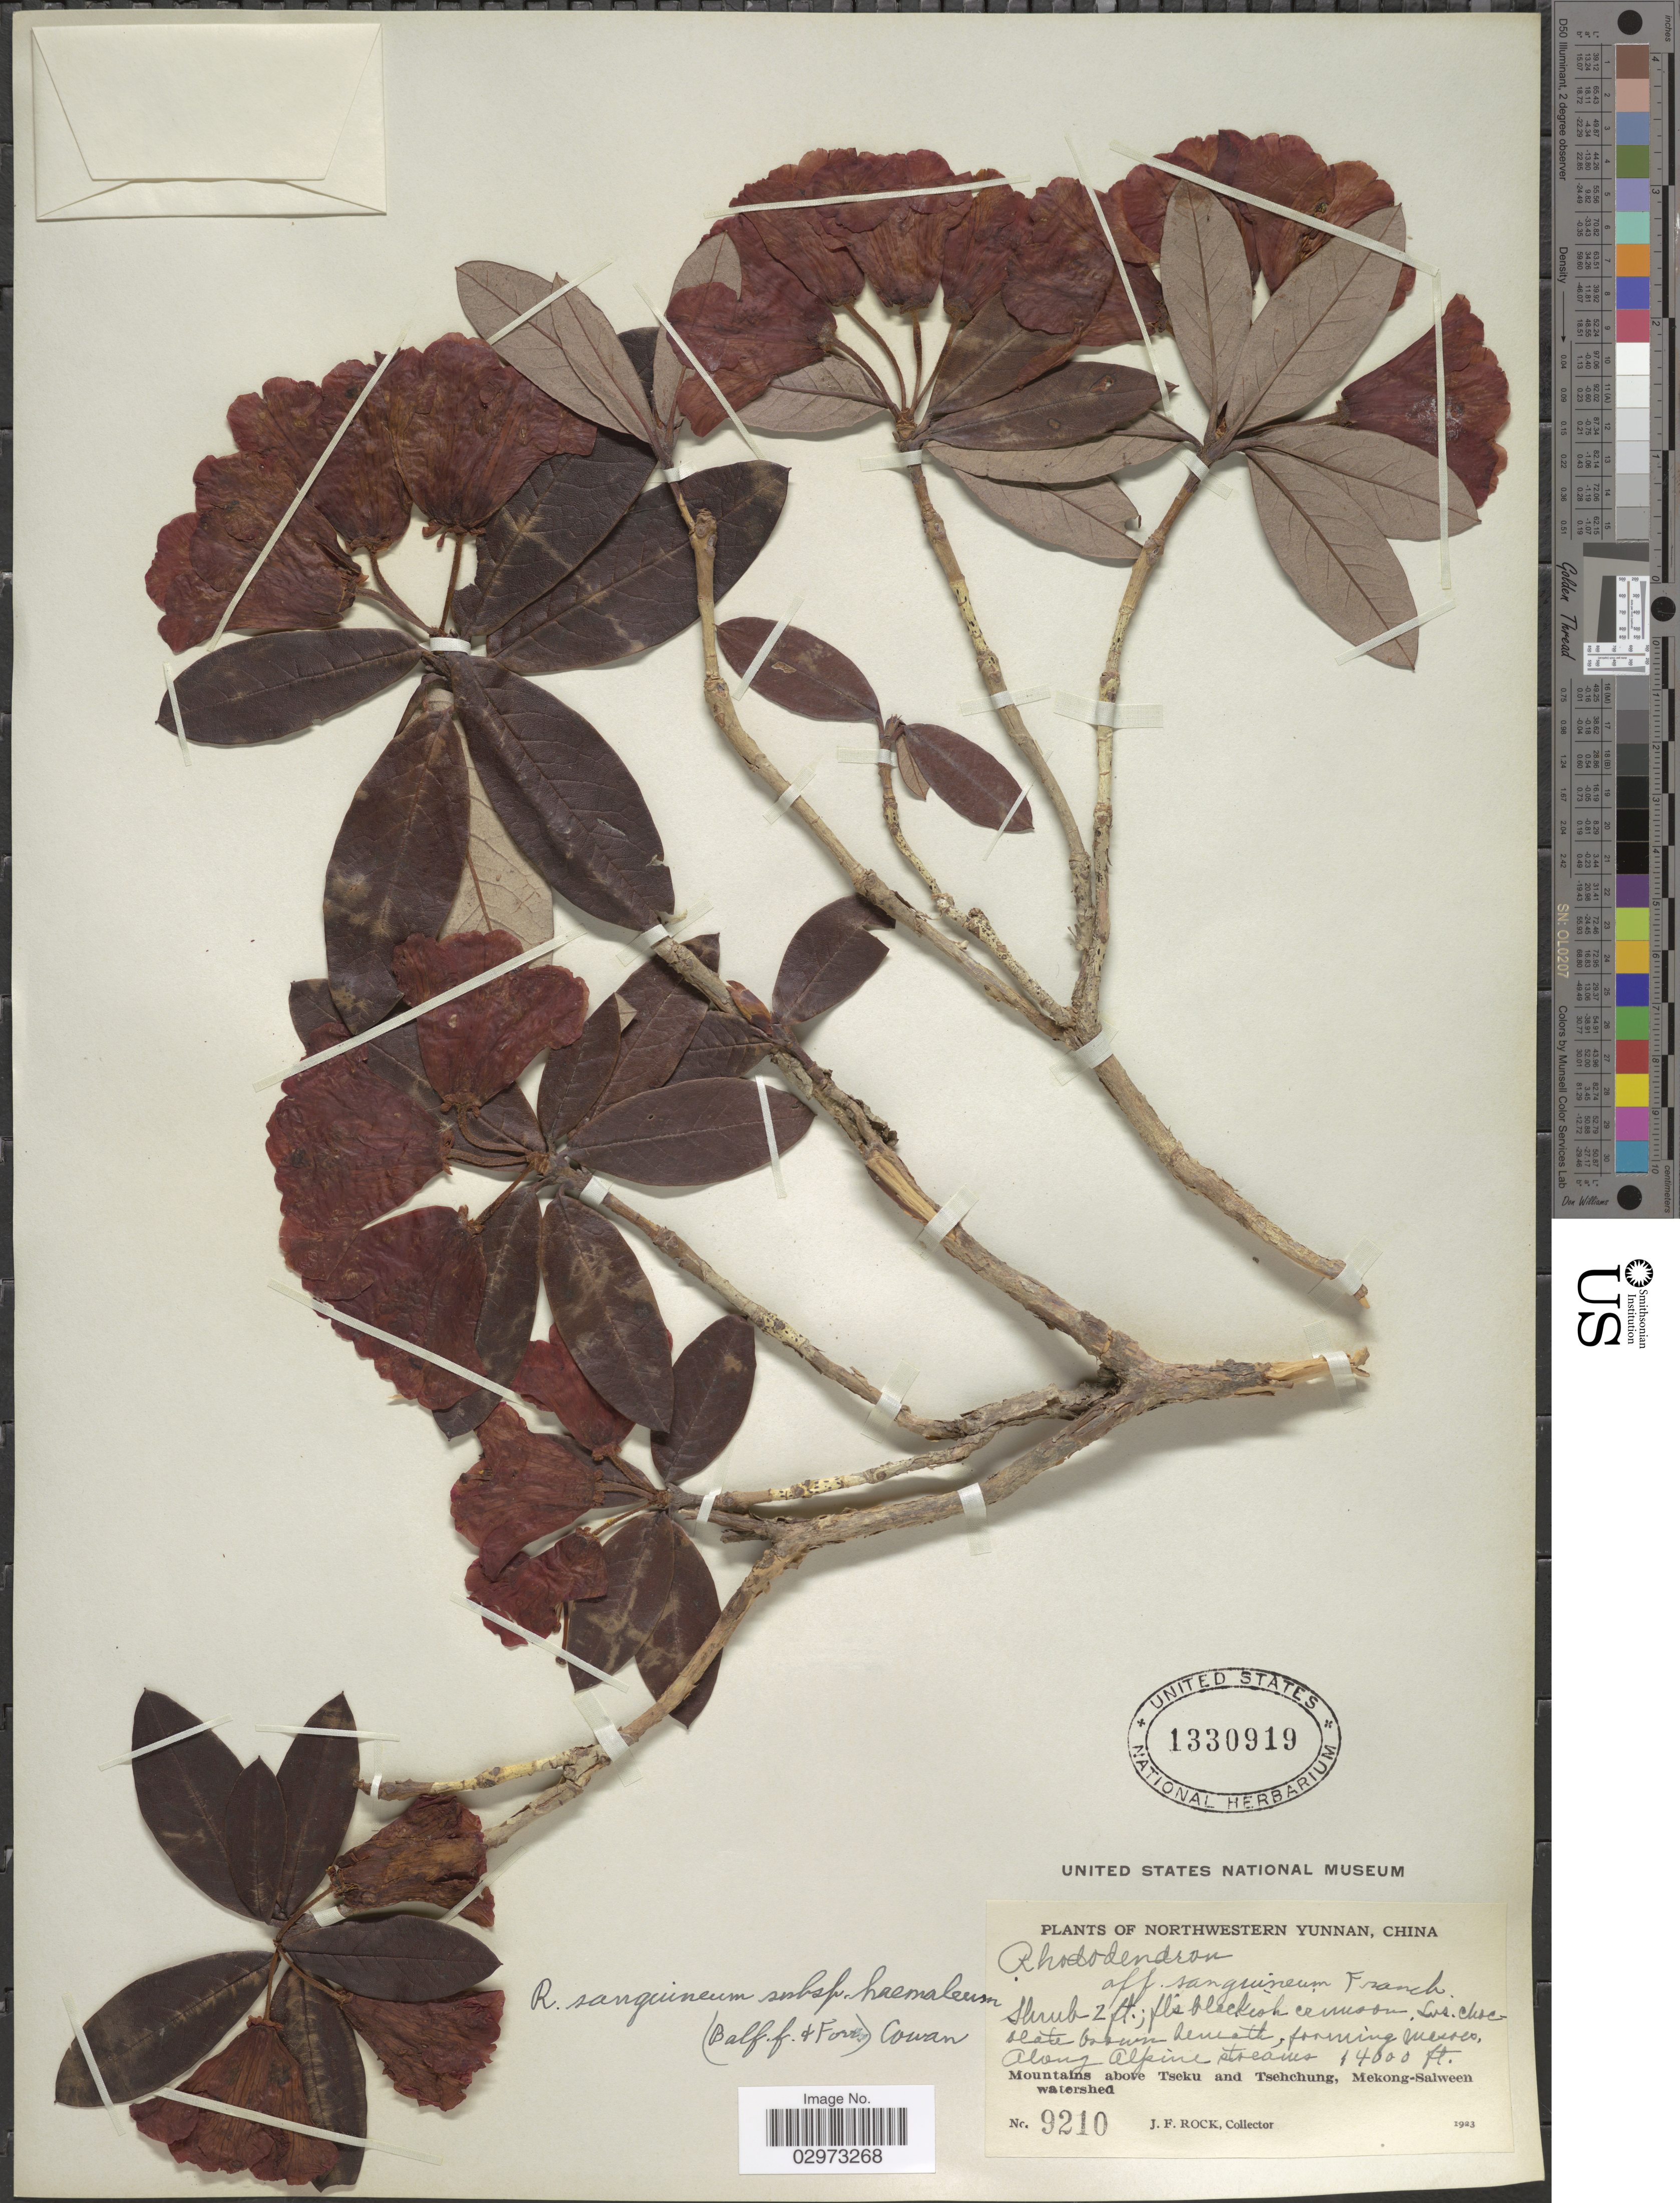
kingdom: Plantae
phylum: Tracheophyta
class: Magnoliopsida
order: Ericales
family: Ericaceae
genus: Rhododendron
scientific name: Rhododendron sanguineum subsp. haemaleum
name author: (Balf. f. & Forrest) Cowan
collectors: J. Rock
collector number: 9210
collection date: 1923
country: China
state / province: Yunnan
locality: Northwestern Yunnan. Along alpine streams. Mountains above Tseku and Tsehchung, Mekong-Salween watershed.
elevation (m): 4267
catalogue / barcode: US 1330919